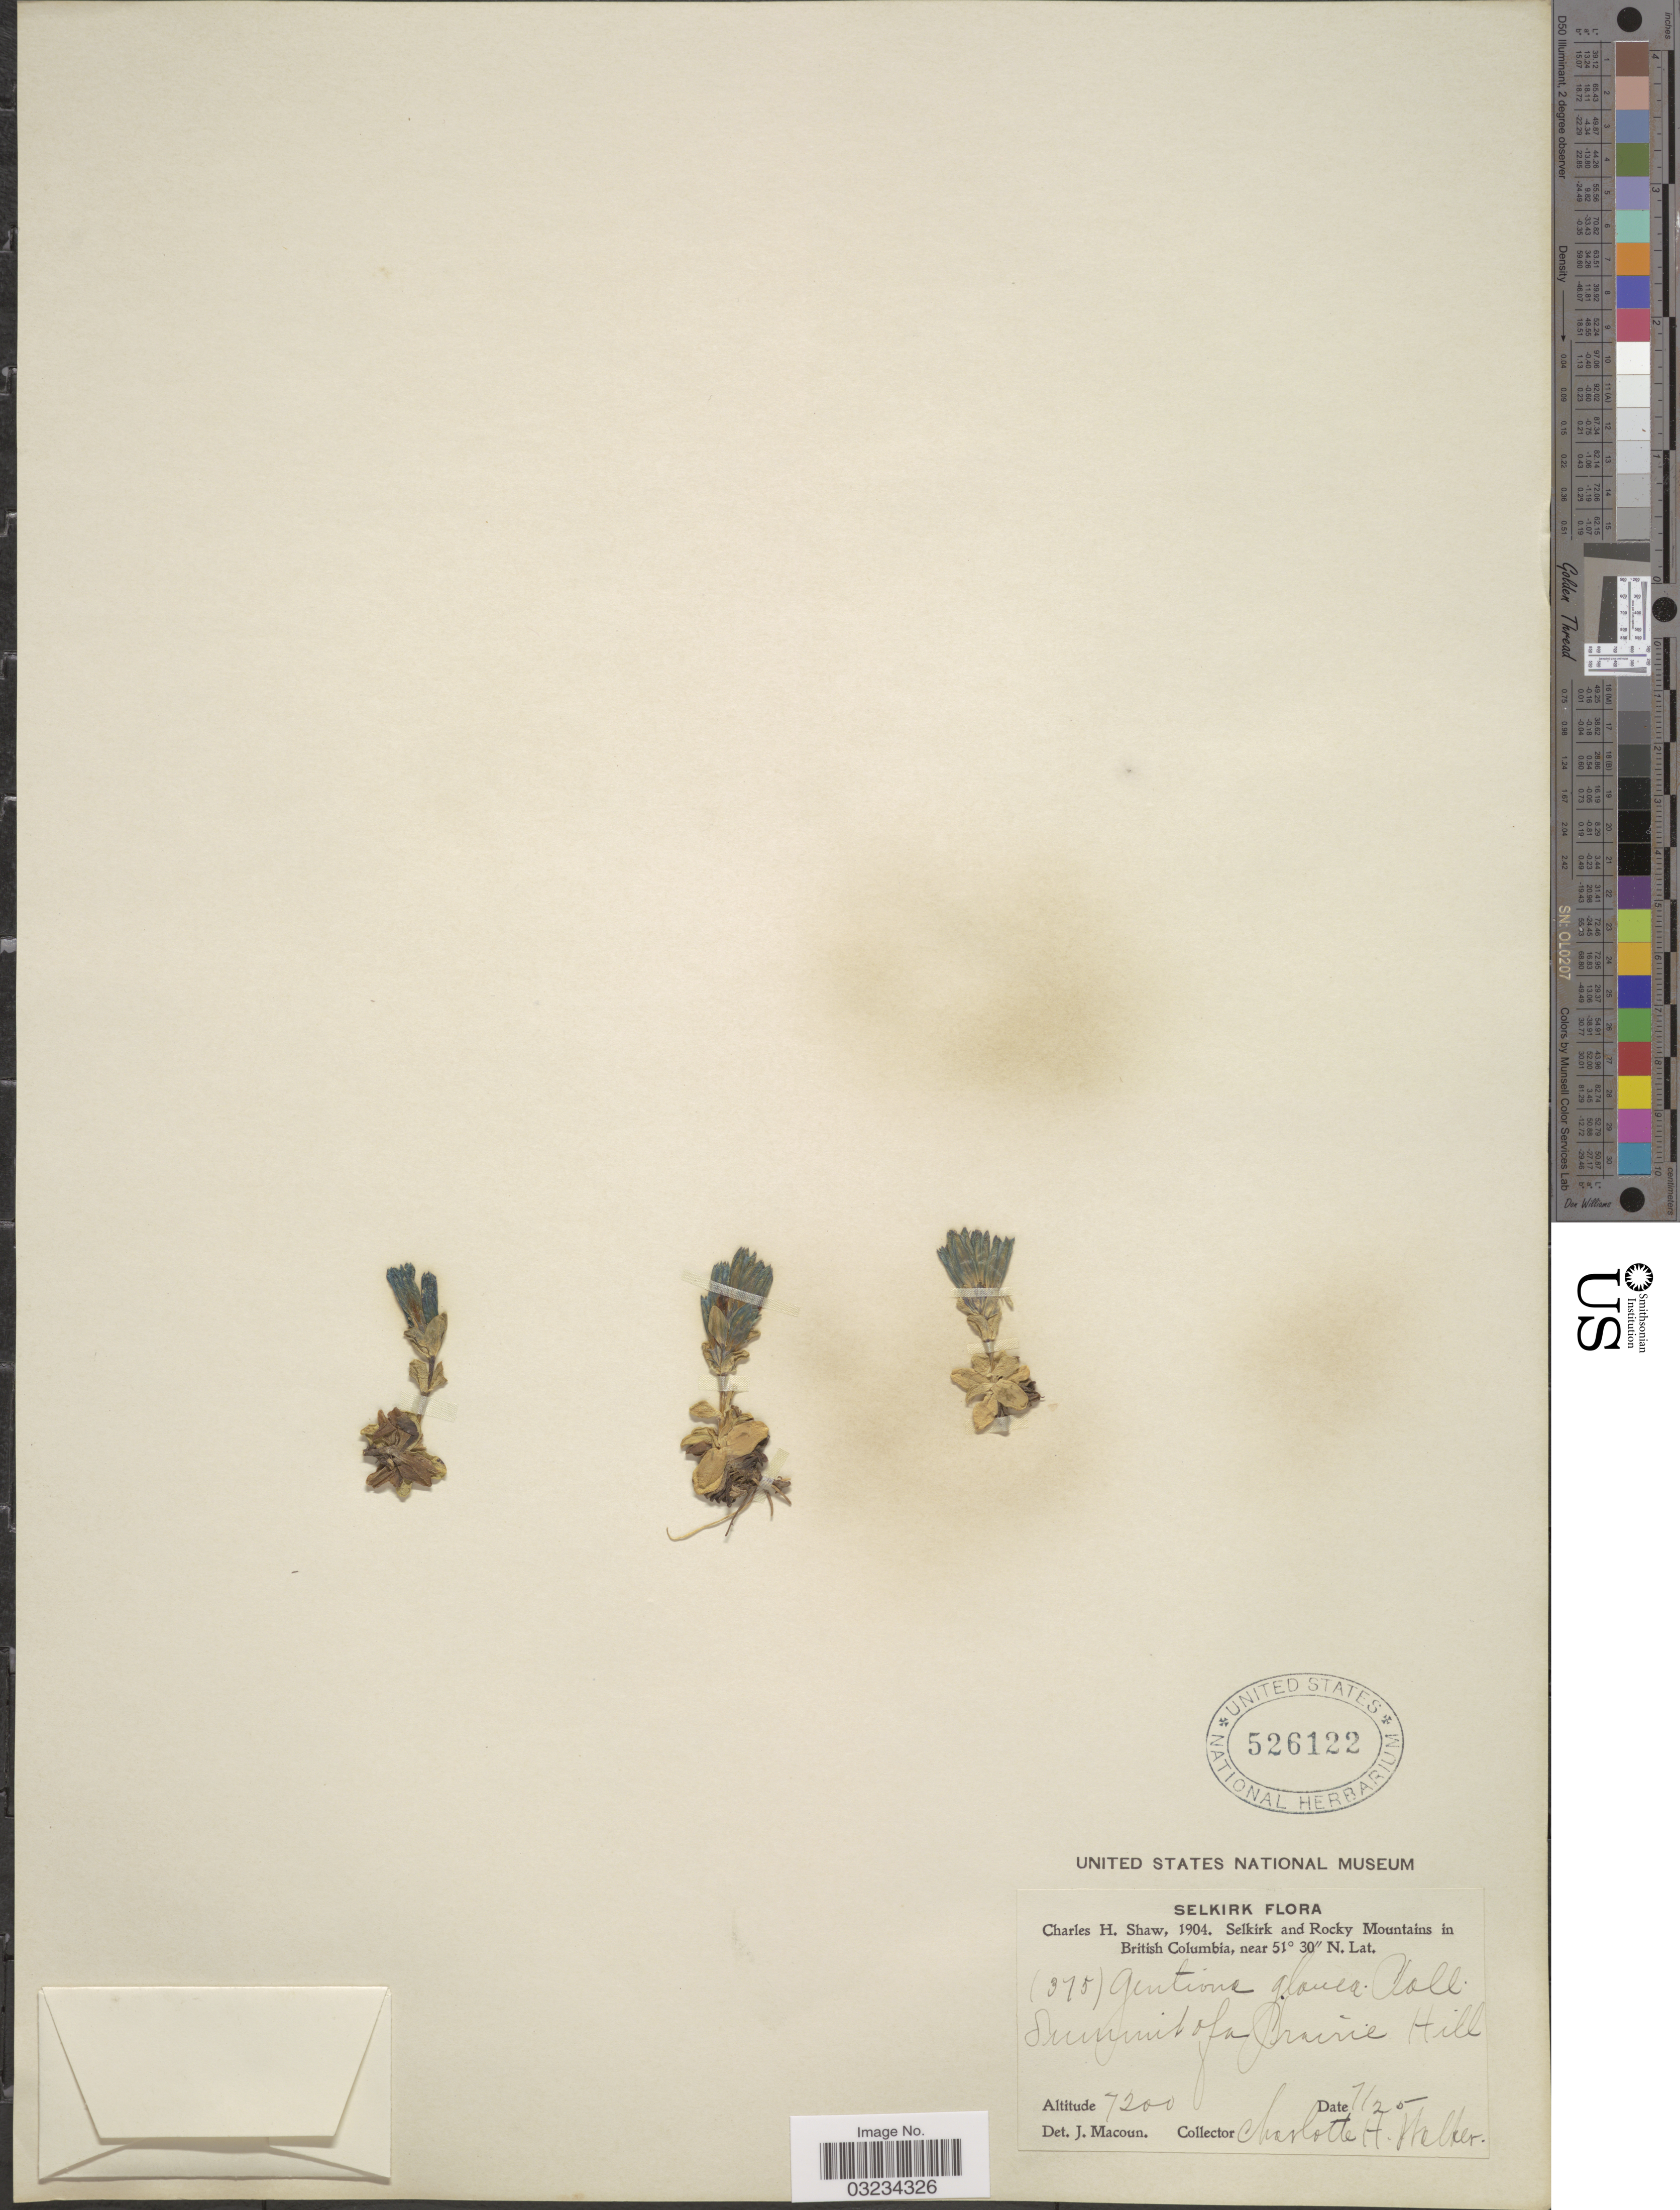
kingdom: Plantae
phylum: Tracheophyta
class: Magnoliopsida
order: Gentianales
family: Gentianaceae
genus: Gentiana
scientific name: Gentiana glauca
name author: Pall.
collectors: C. H. Shaw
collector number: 375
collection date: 1904-07-25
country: Canada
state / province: British Columbia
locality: Selkirk and Rocky Mountains. Summit of a Prairie Hill.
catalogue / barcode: US 526122